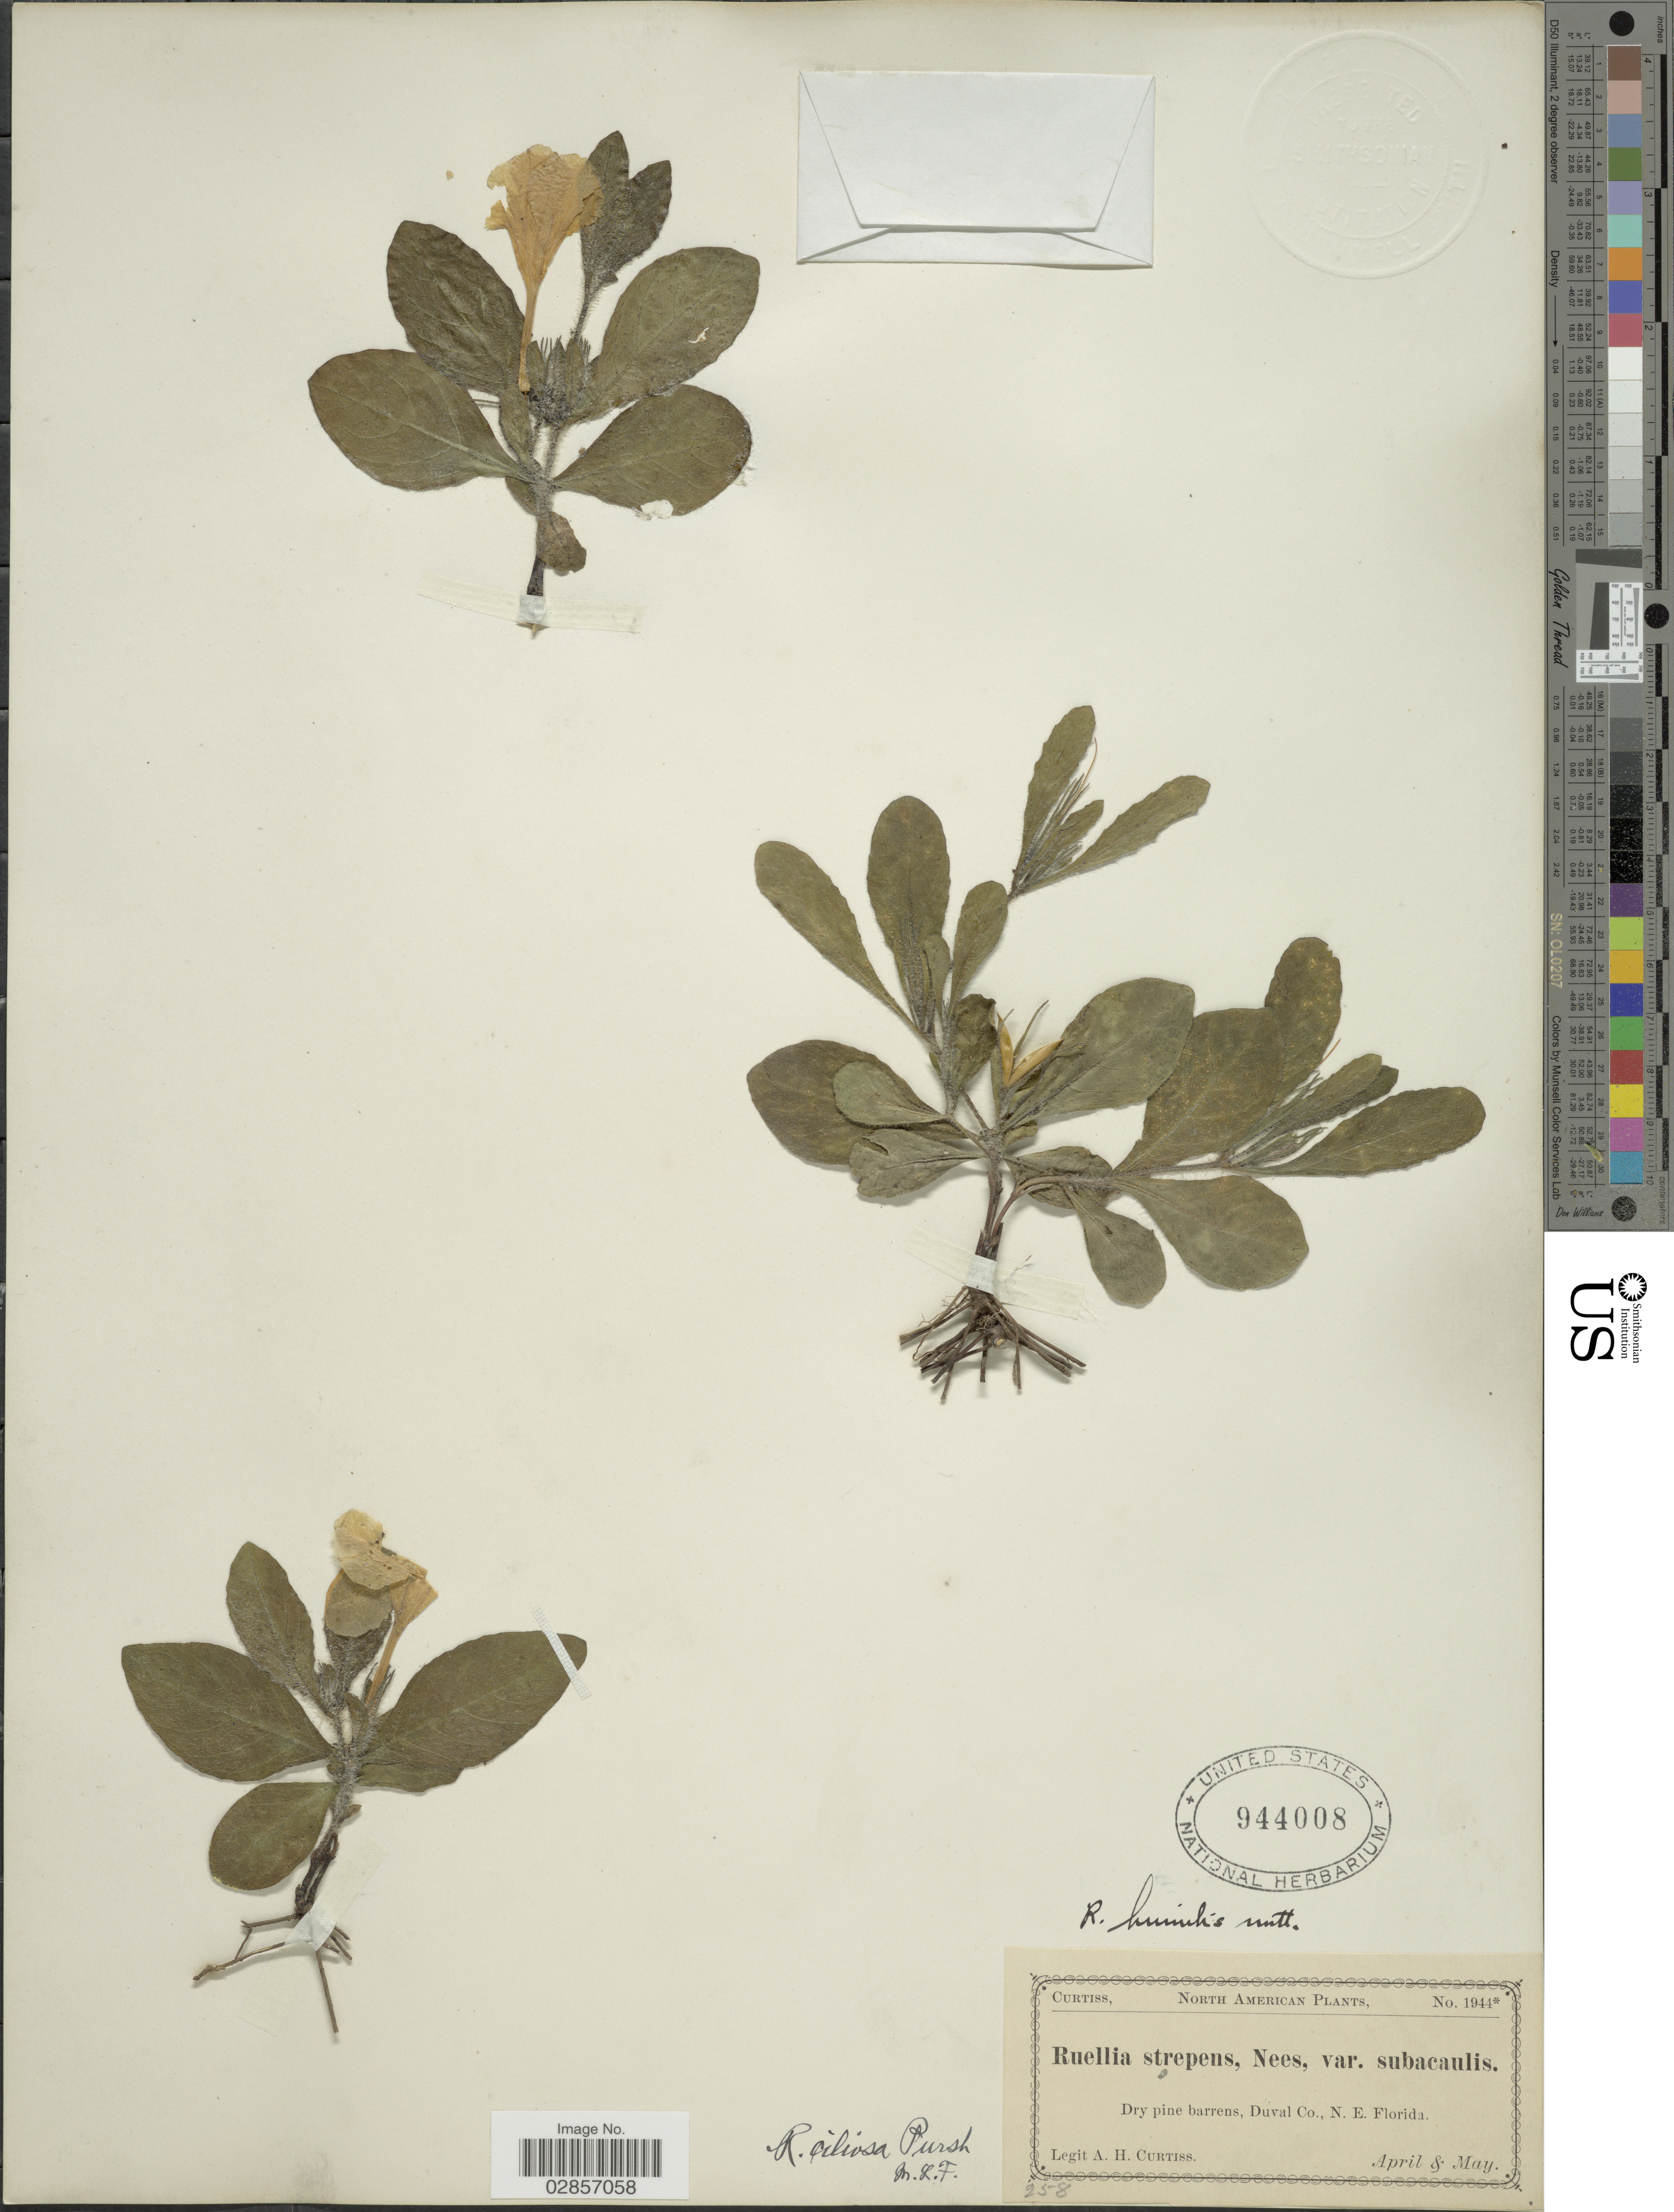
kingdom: Plantae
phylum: Tracheophyta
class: Magnoliopsida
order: Lamiales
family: Acanthaceae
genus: Ruellia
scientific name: Ruellia ciliosa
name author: Pursh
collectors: A. H. Curtiss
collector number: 1944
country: United States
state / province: Florida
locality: Dry pine barrens, Duval Co., N.E. Florida.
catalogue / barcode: US 944008